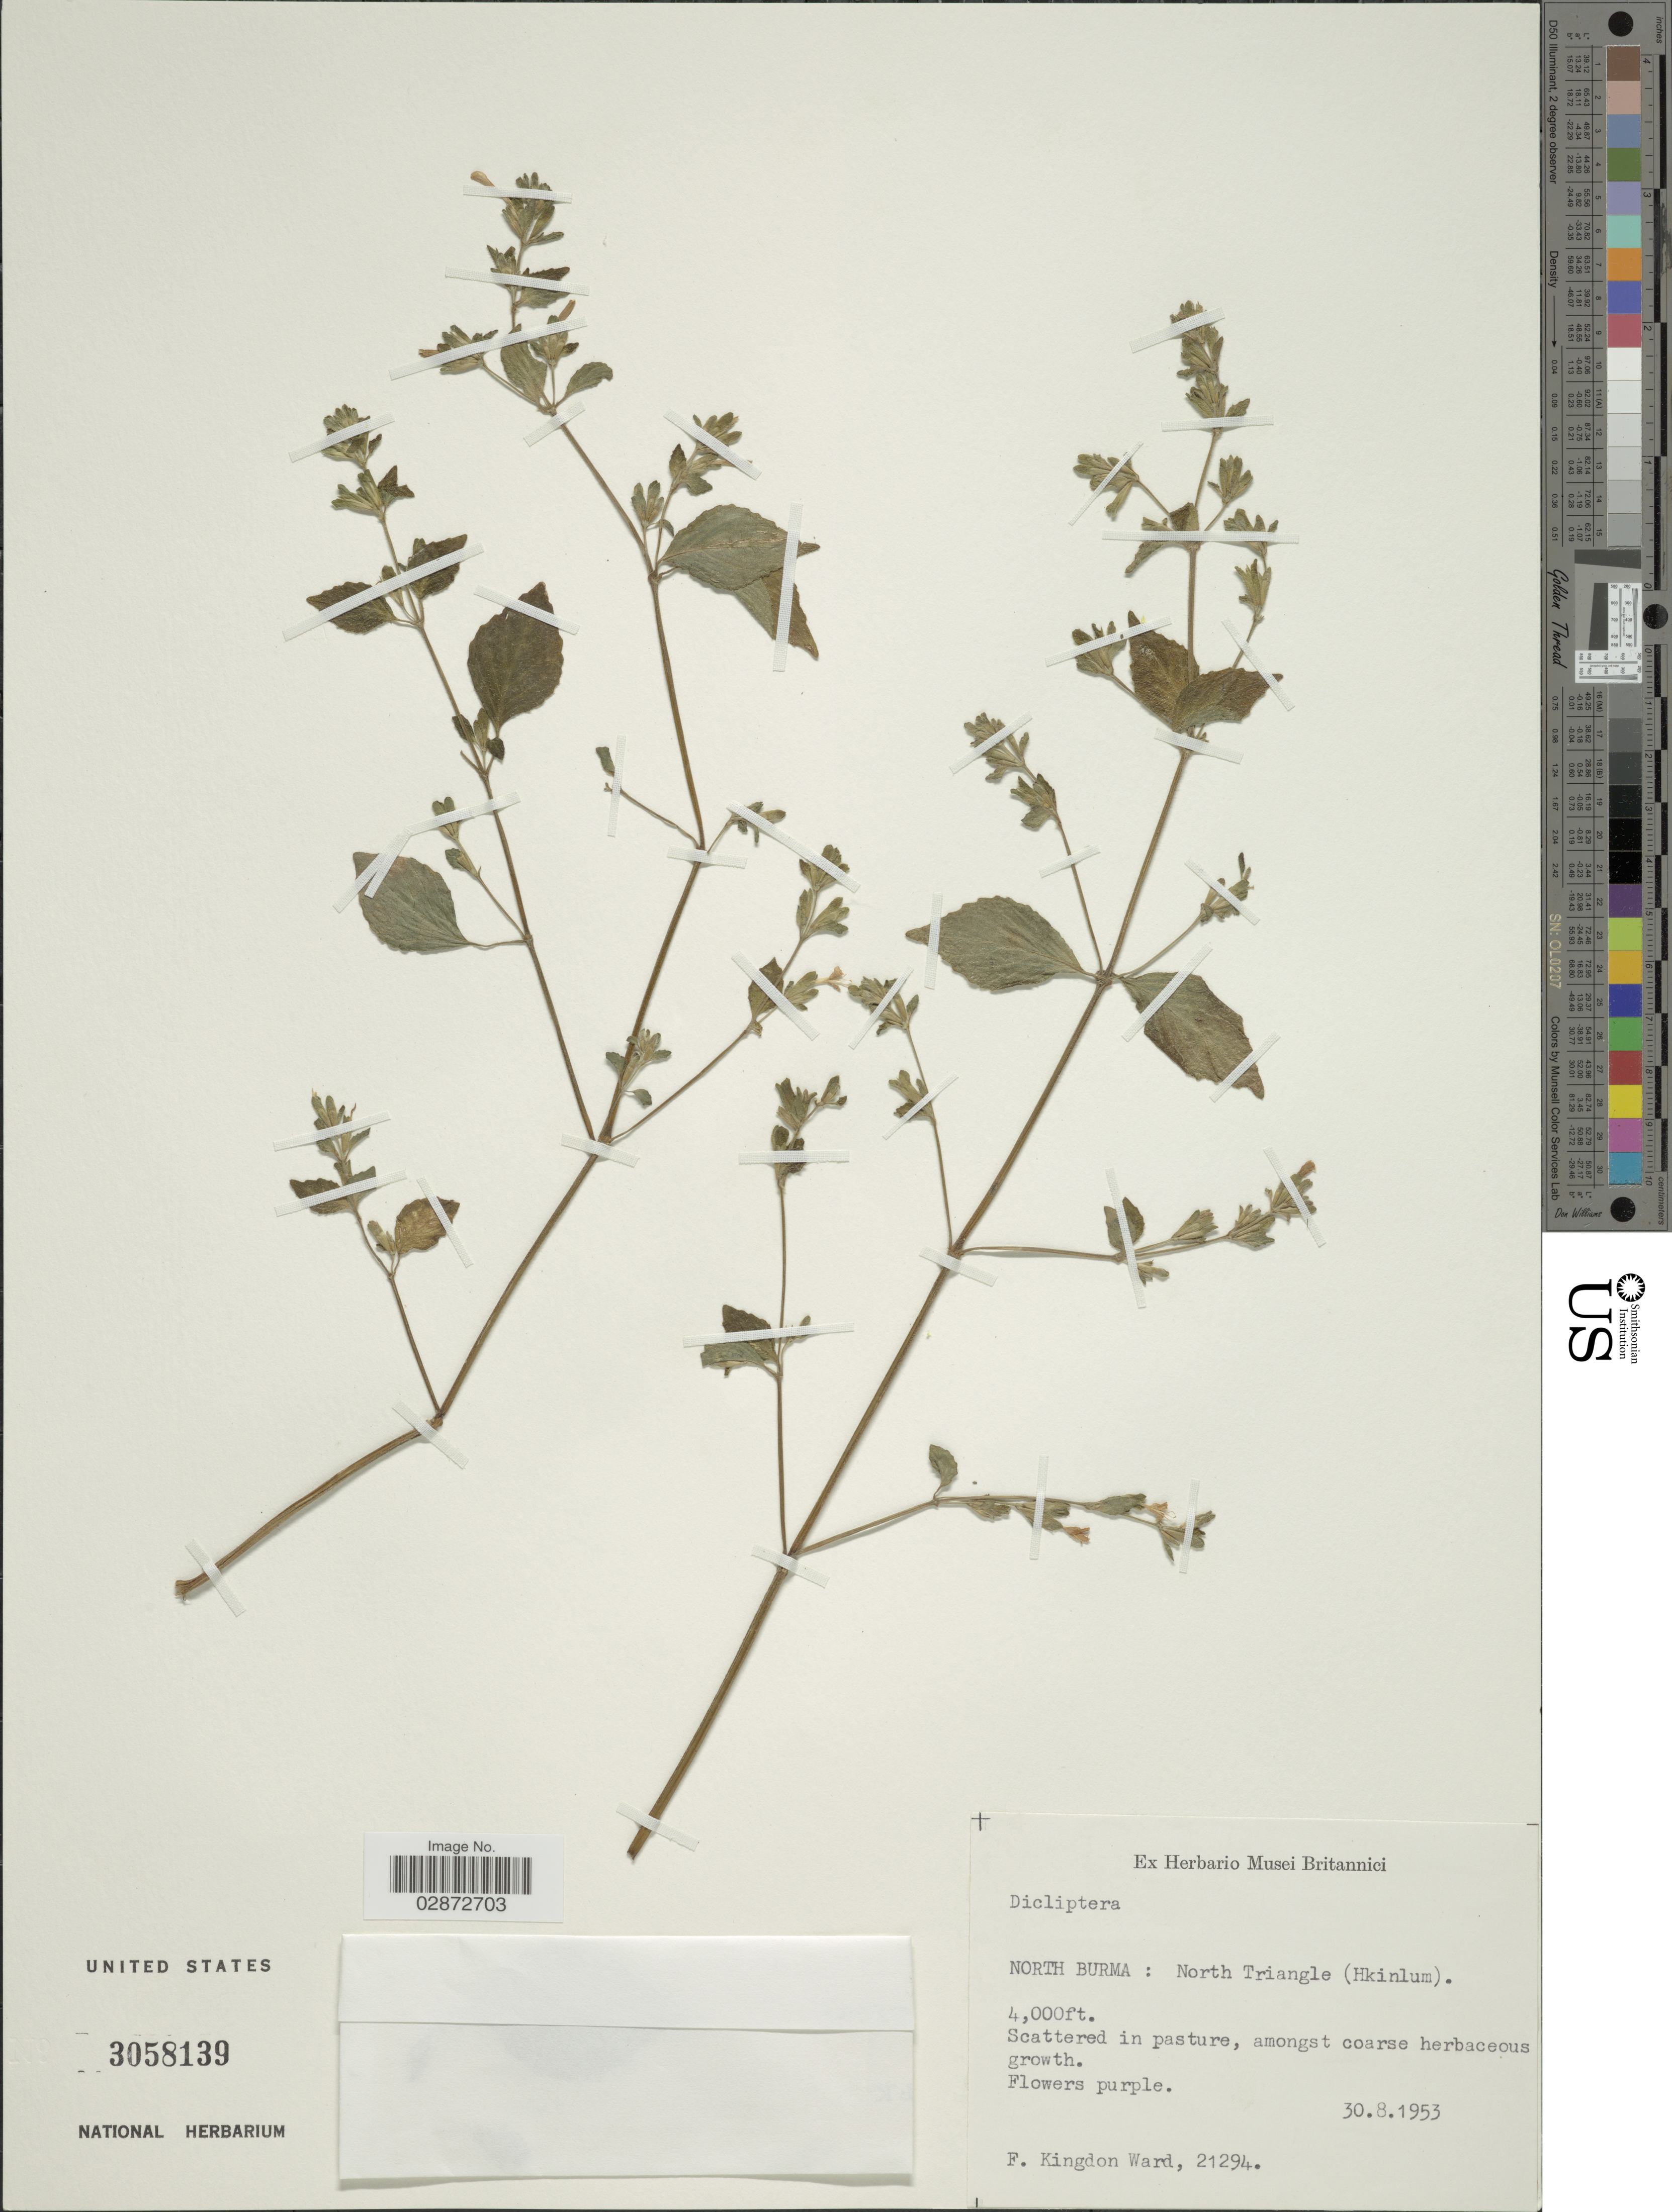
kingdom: Plantae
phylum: Tracheophyta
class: Magnoliopsida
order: Lamiales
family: Acanthaceae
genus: Dicliptera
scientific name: Dicliptera sp.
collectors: F. Kingdon Ward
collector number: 21294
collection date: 1953-08-30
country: Myanmar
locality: North Burma: North Triangle (Hkinlum).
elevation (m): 1219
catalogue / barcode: US 3058139